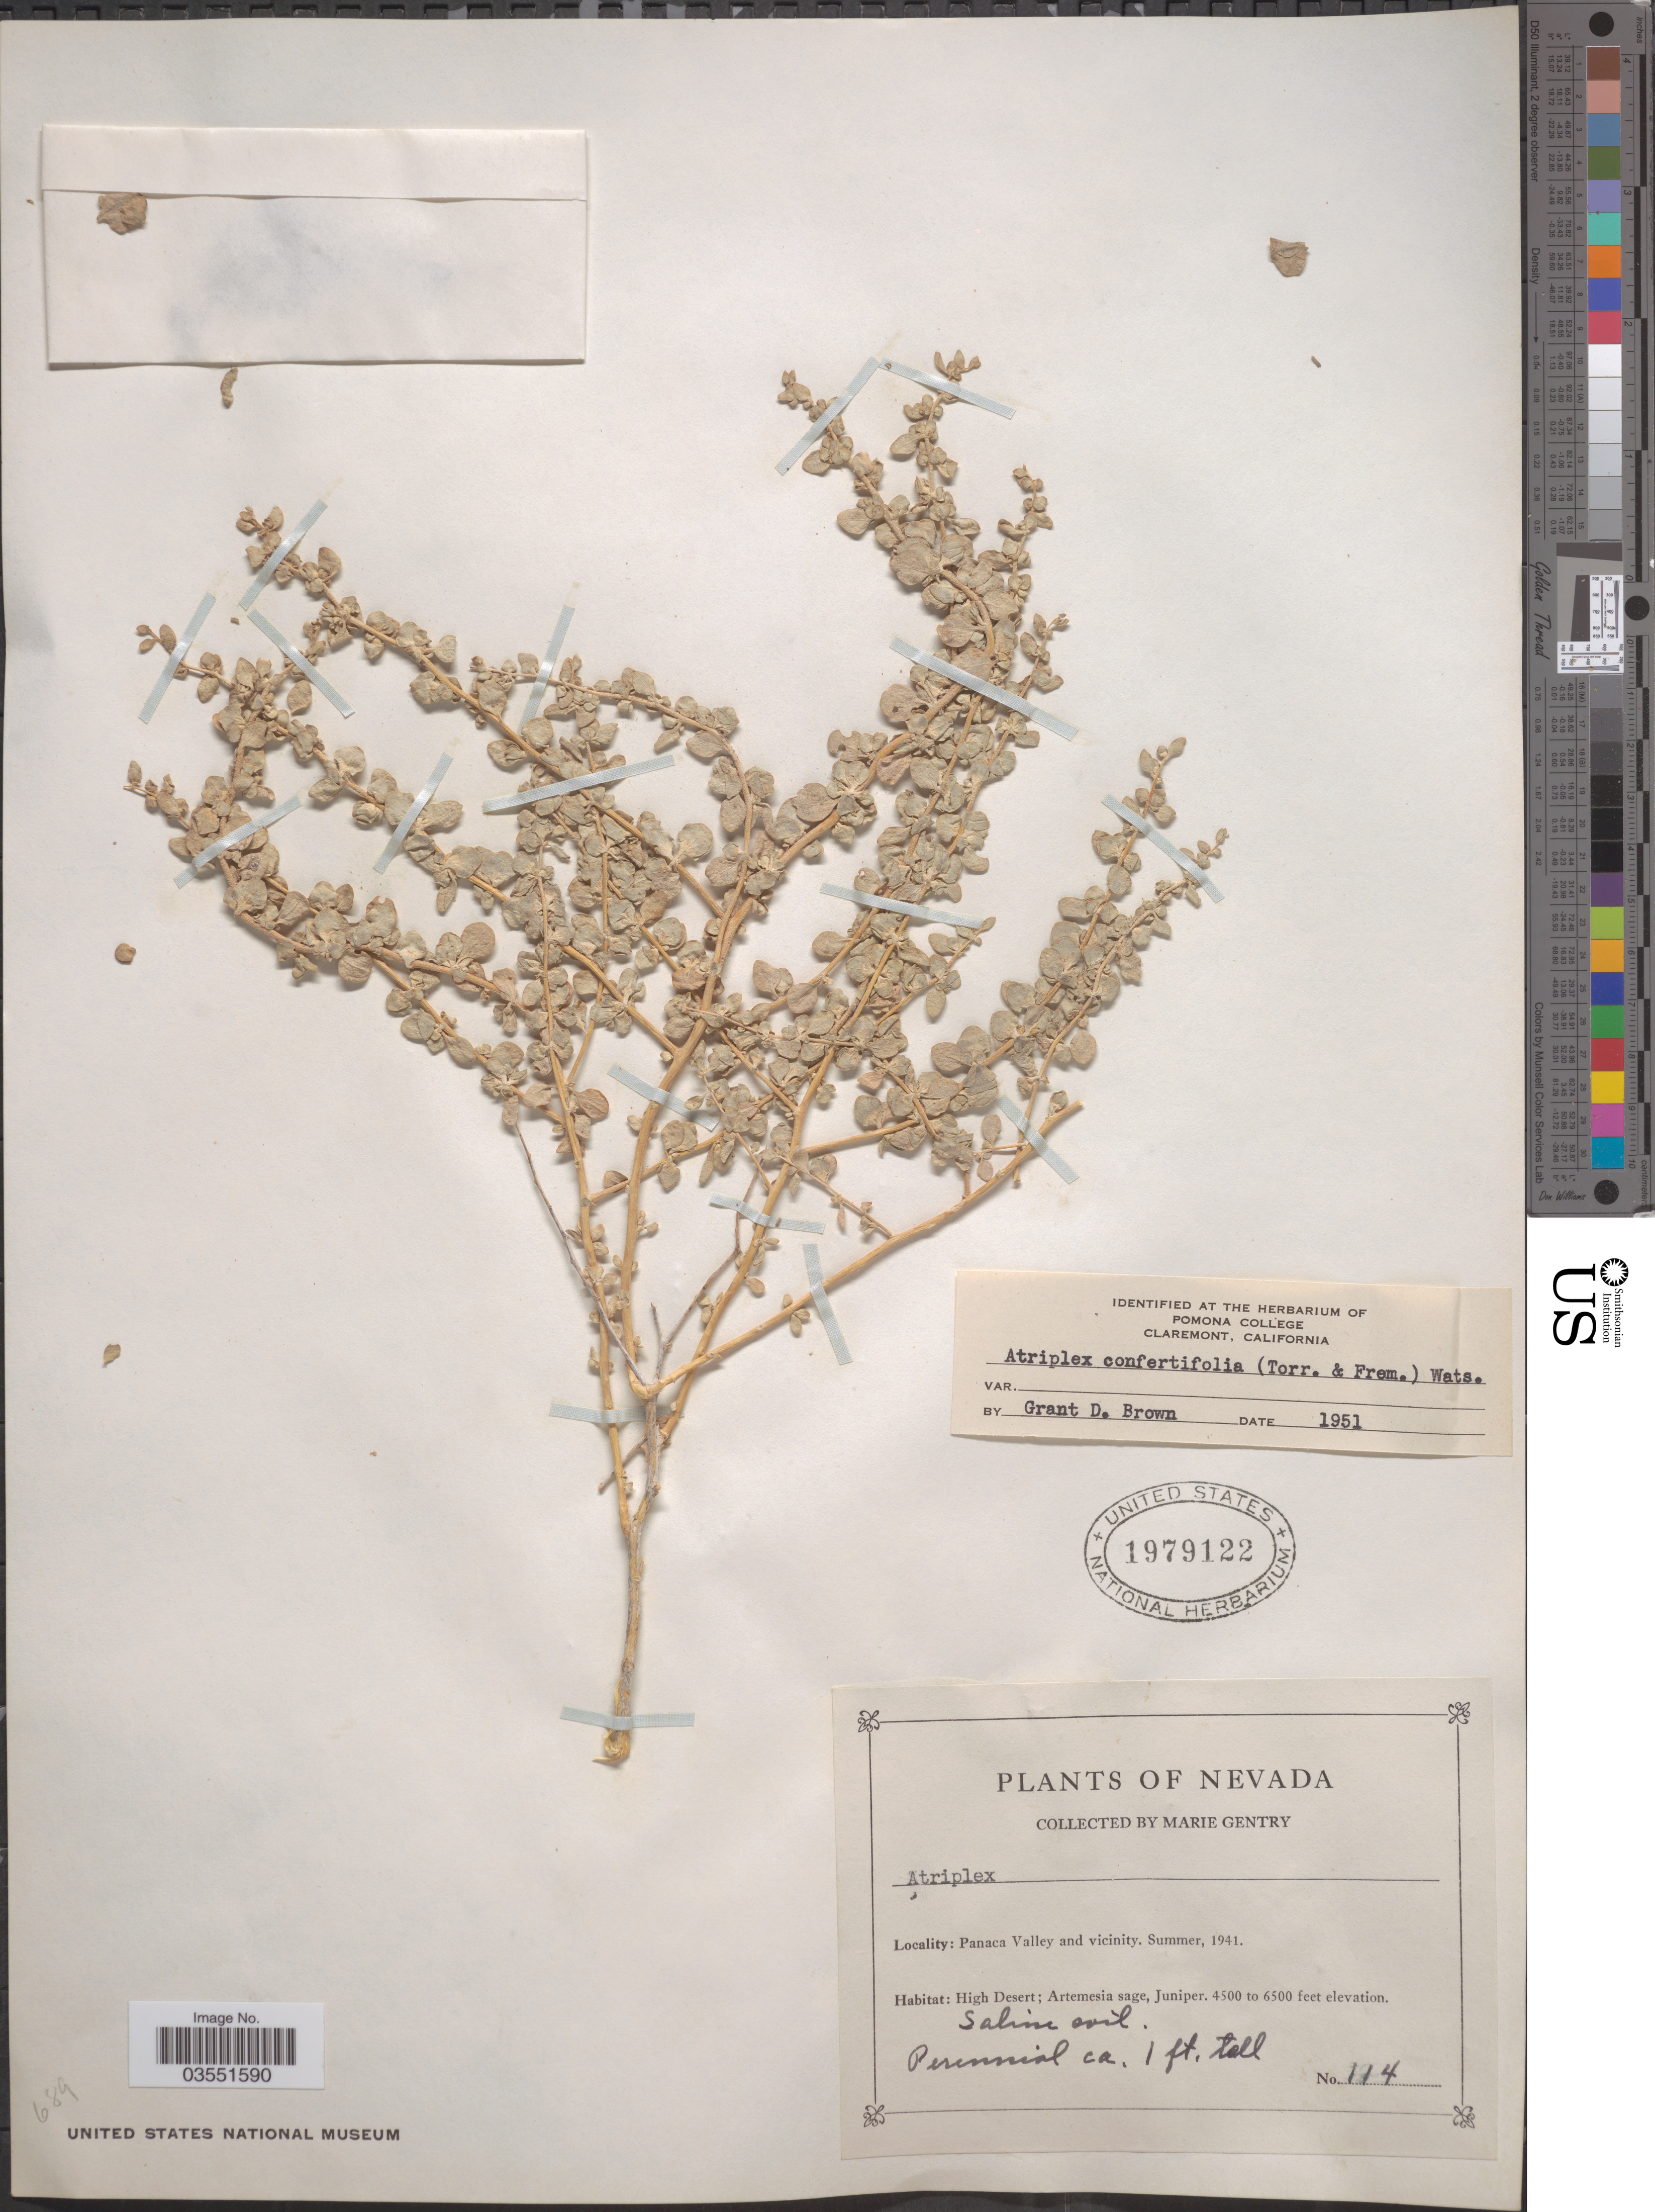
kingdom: Plantae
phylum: Tracheophyta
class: Magnoliopsida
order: Caryophyllales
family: Amaranthaceae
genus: Atriplex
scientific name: Atriplex confertifolia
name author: (Torr. & Frém.) S. Watson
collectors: M. Gentry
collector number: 114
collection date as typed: Summer 1941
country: United States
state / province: Nevada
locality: Panaca Valley and vicinity. High Desert.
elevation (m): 1372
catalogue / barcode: US 1979122